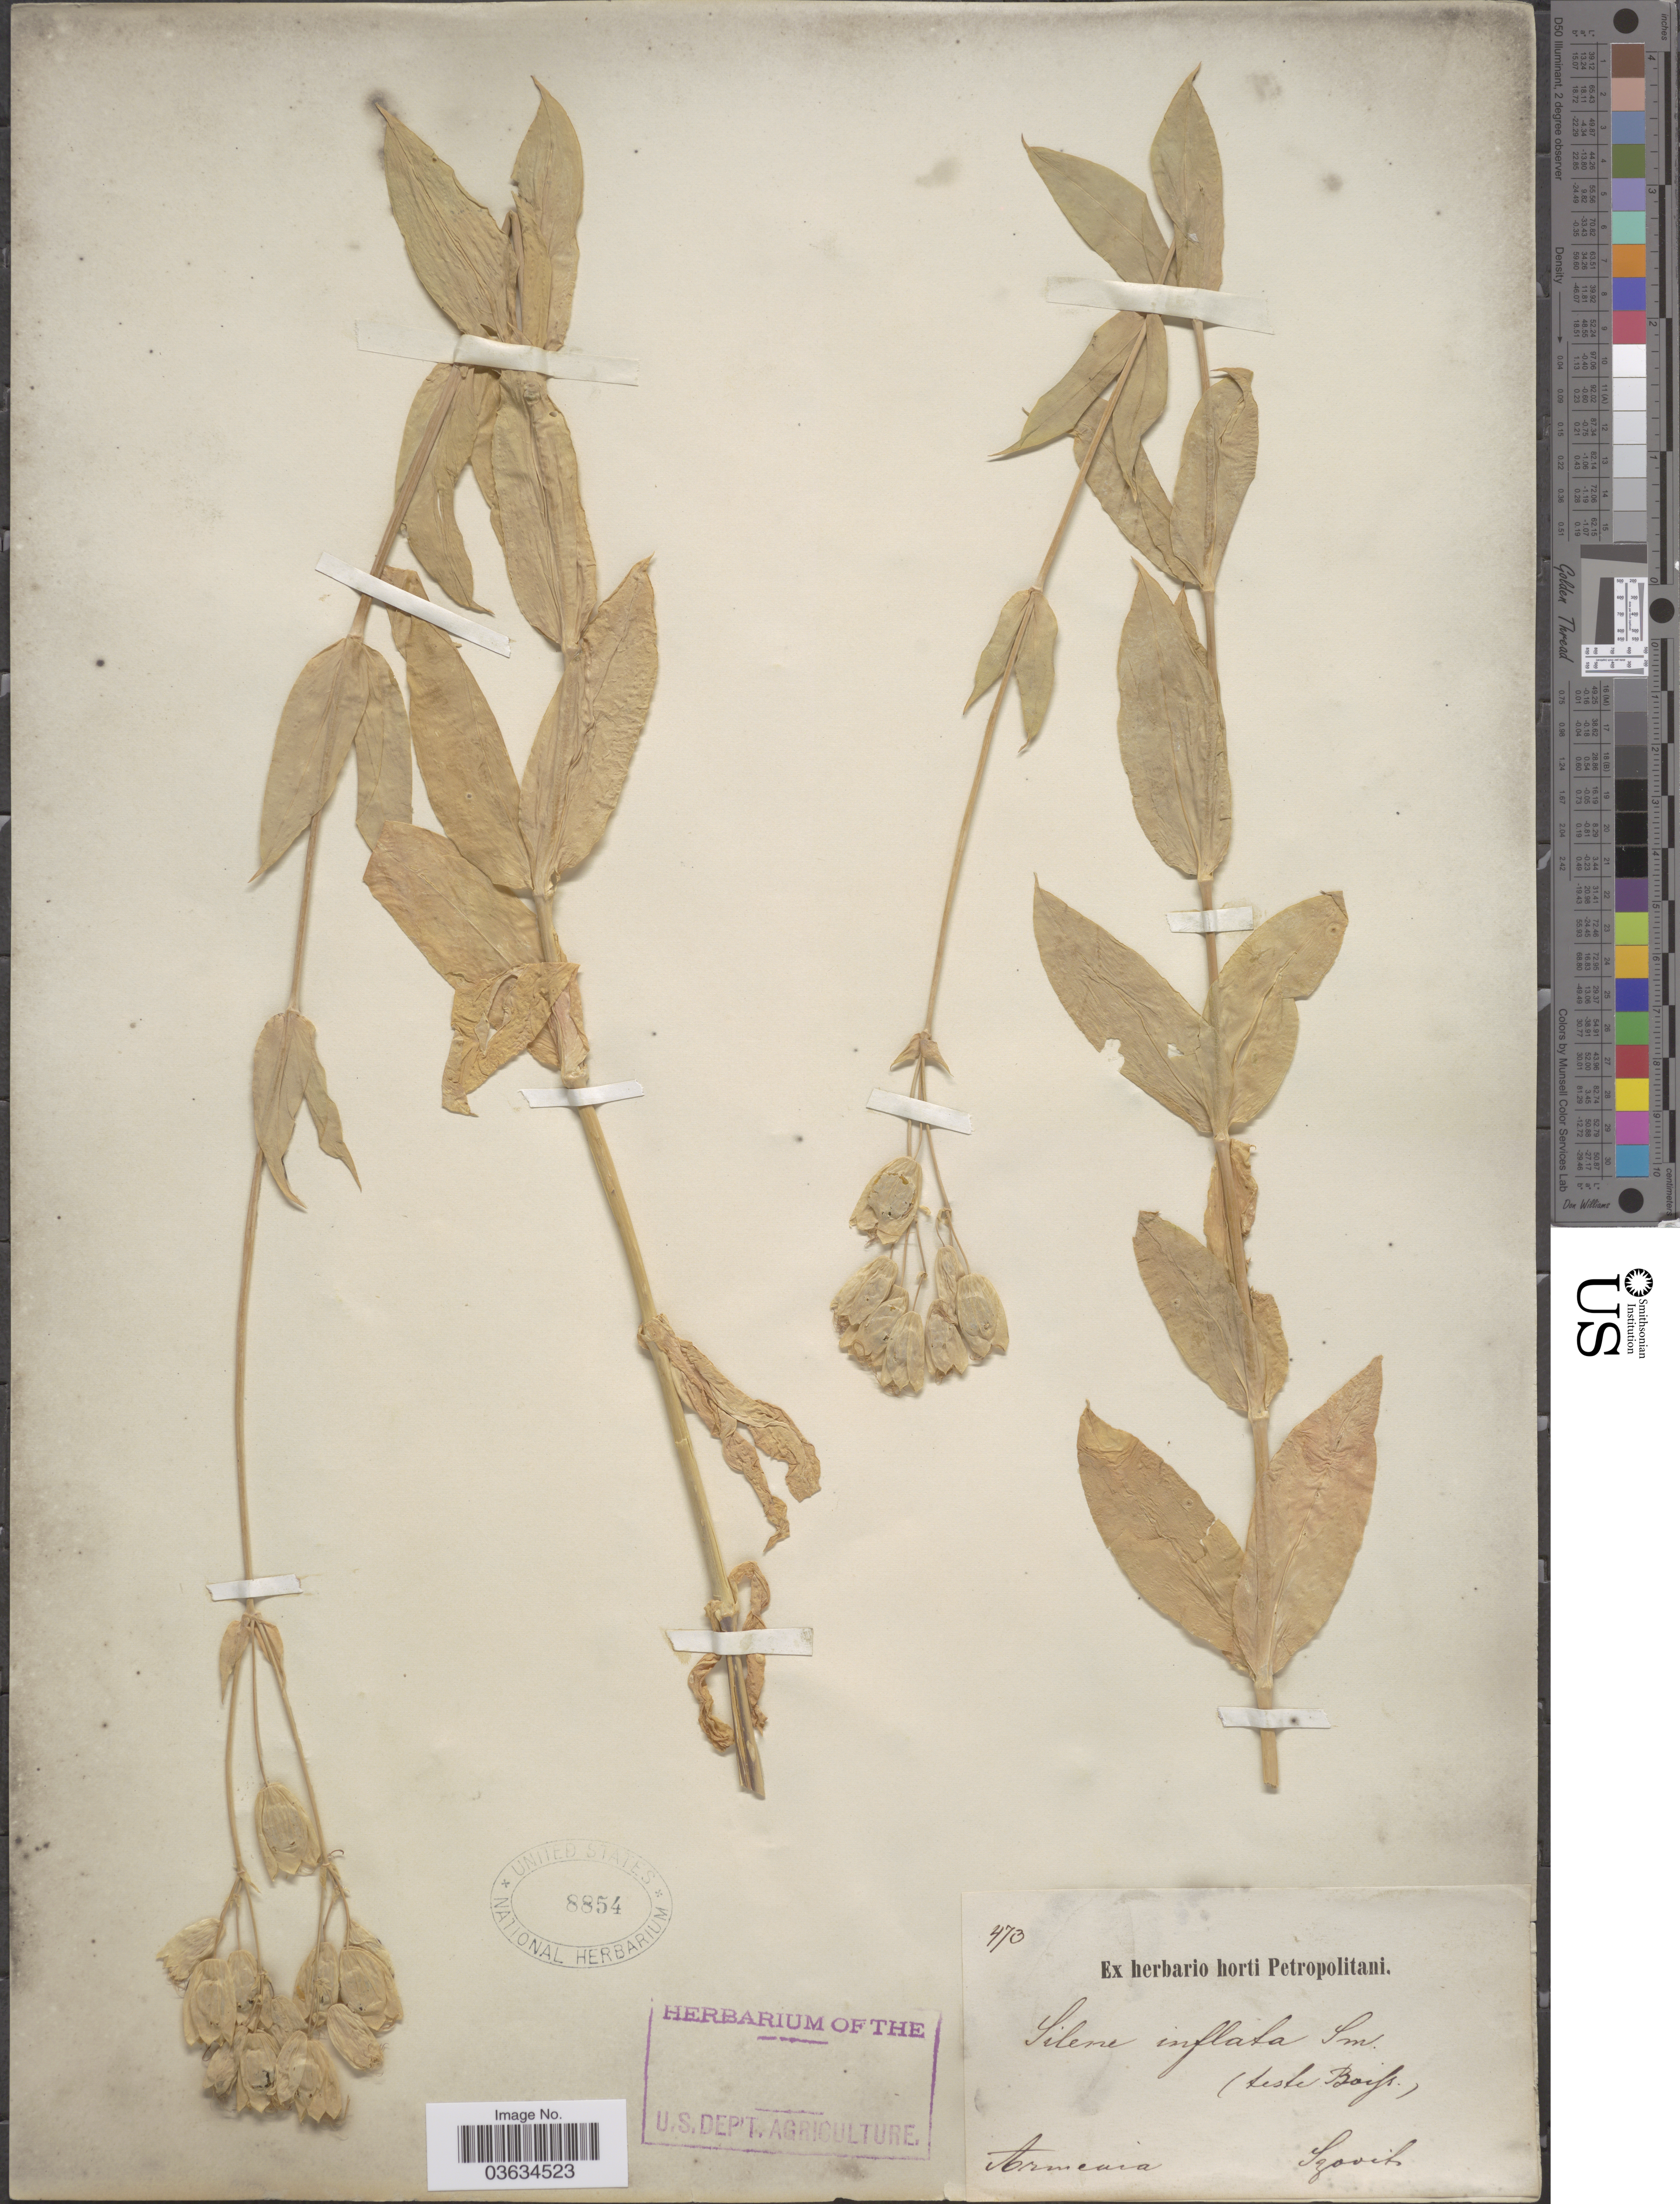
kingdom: Plantae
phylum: Tracheophyta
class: Magnoliopsida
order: Caryophyllales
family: Caryophyllaceae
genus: Silene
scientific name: Silene vulgaris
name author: (Moench) Garcke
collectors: Szovits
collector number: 473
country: Armenia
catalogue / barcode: US 8854